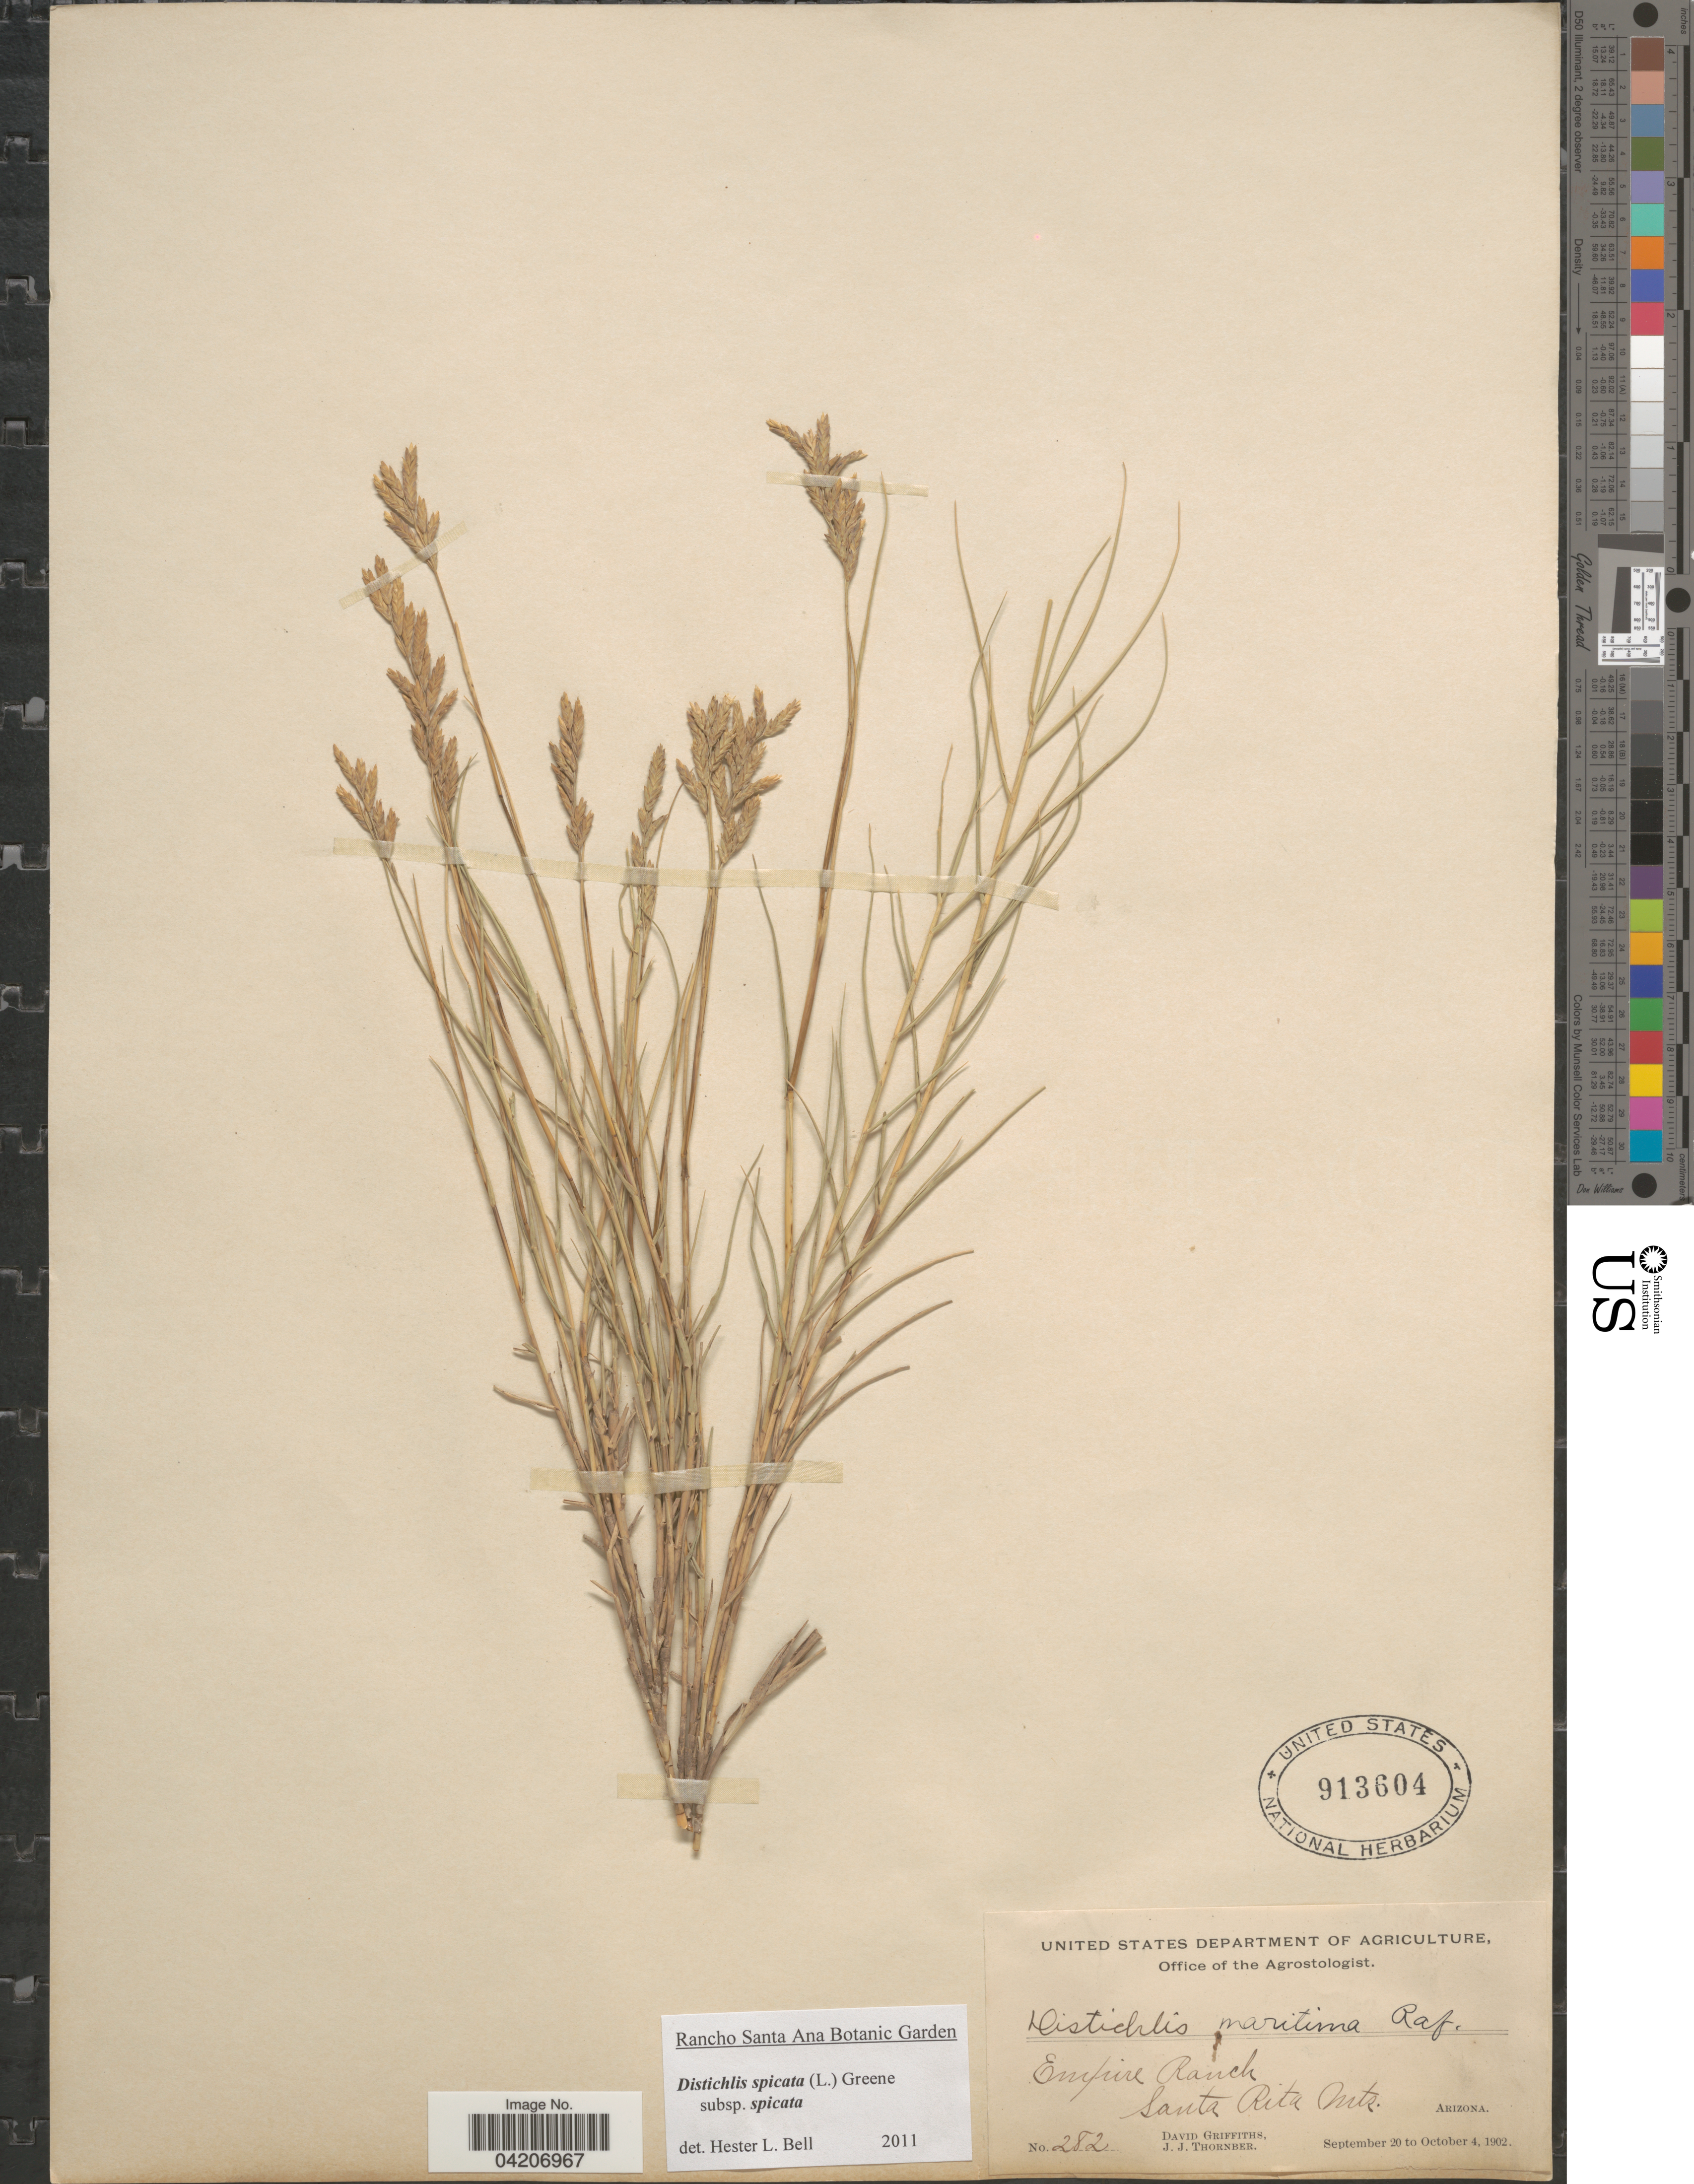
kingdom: Plantae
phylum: Tracheophyta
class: Liliopsida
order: Poales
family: Poaceae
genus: Distichlis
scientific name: Distichlis spicata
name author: (L.) Greene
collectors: D. Griffiths & J. Thornber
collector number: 282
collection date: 1902-09-20/1902-10-04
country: United States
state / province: Arizona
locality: Empire Ranch Santa Rita Mts.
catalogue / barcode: US 913604